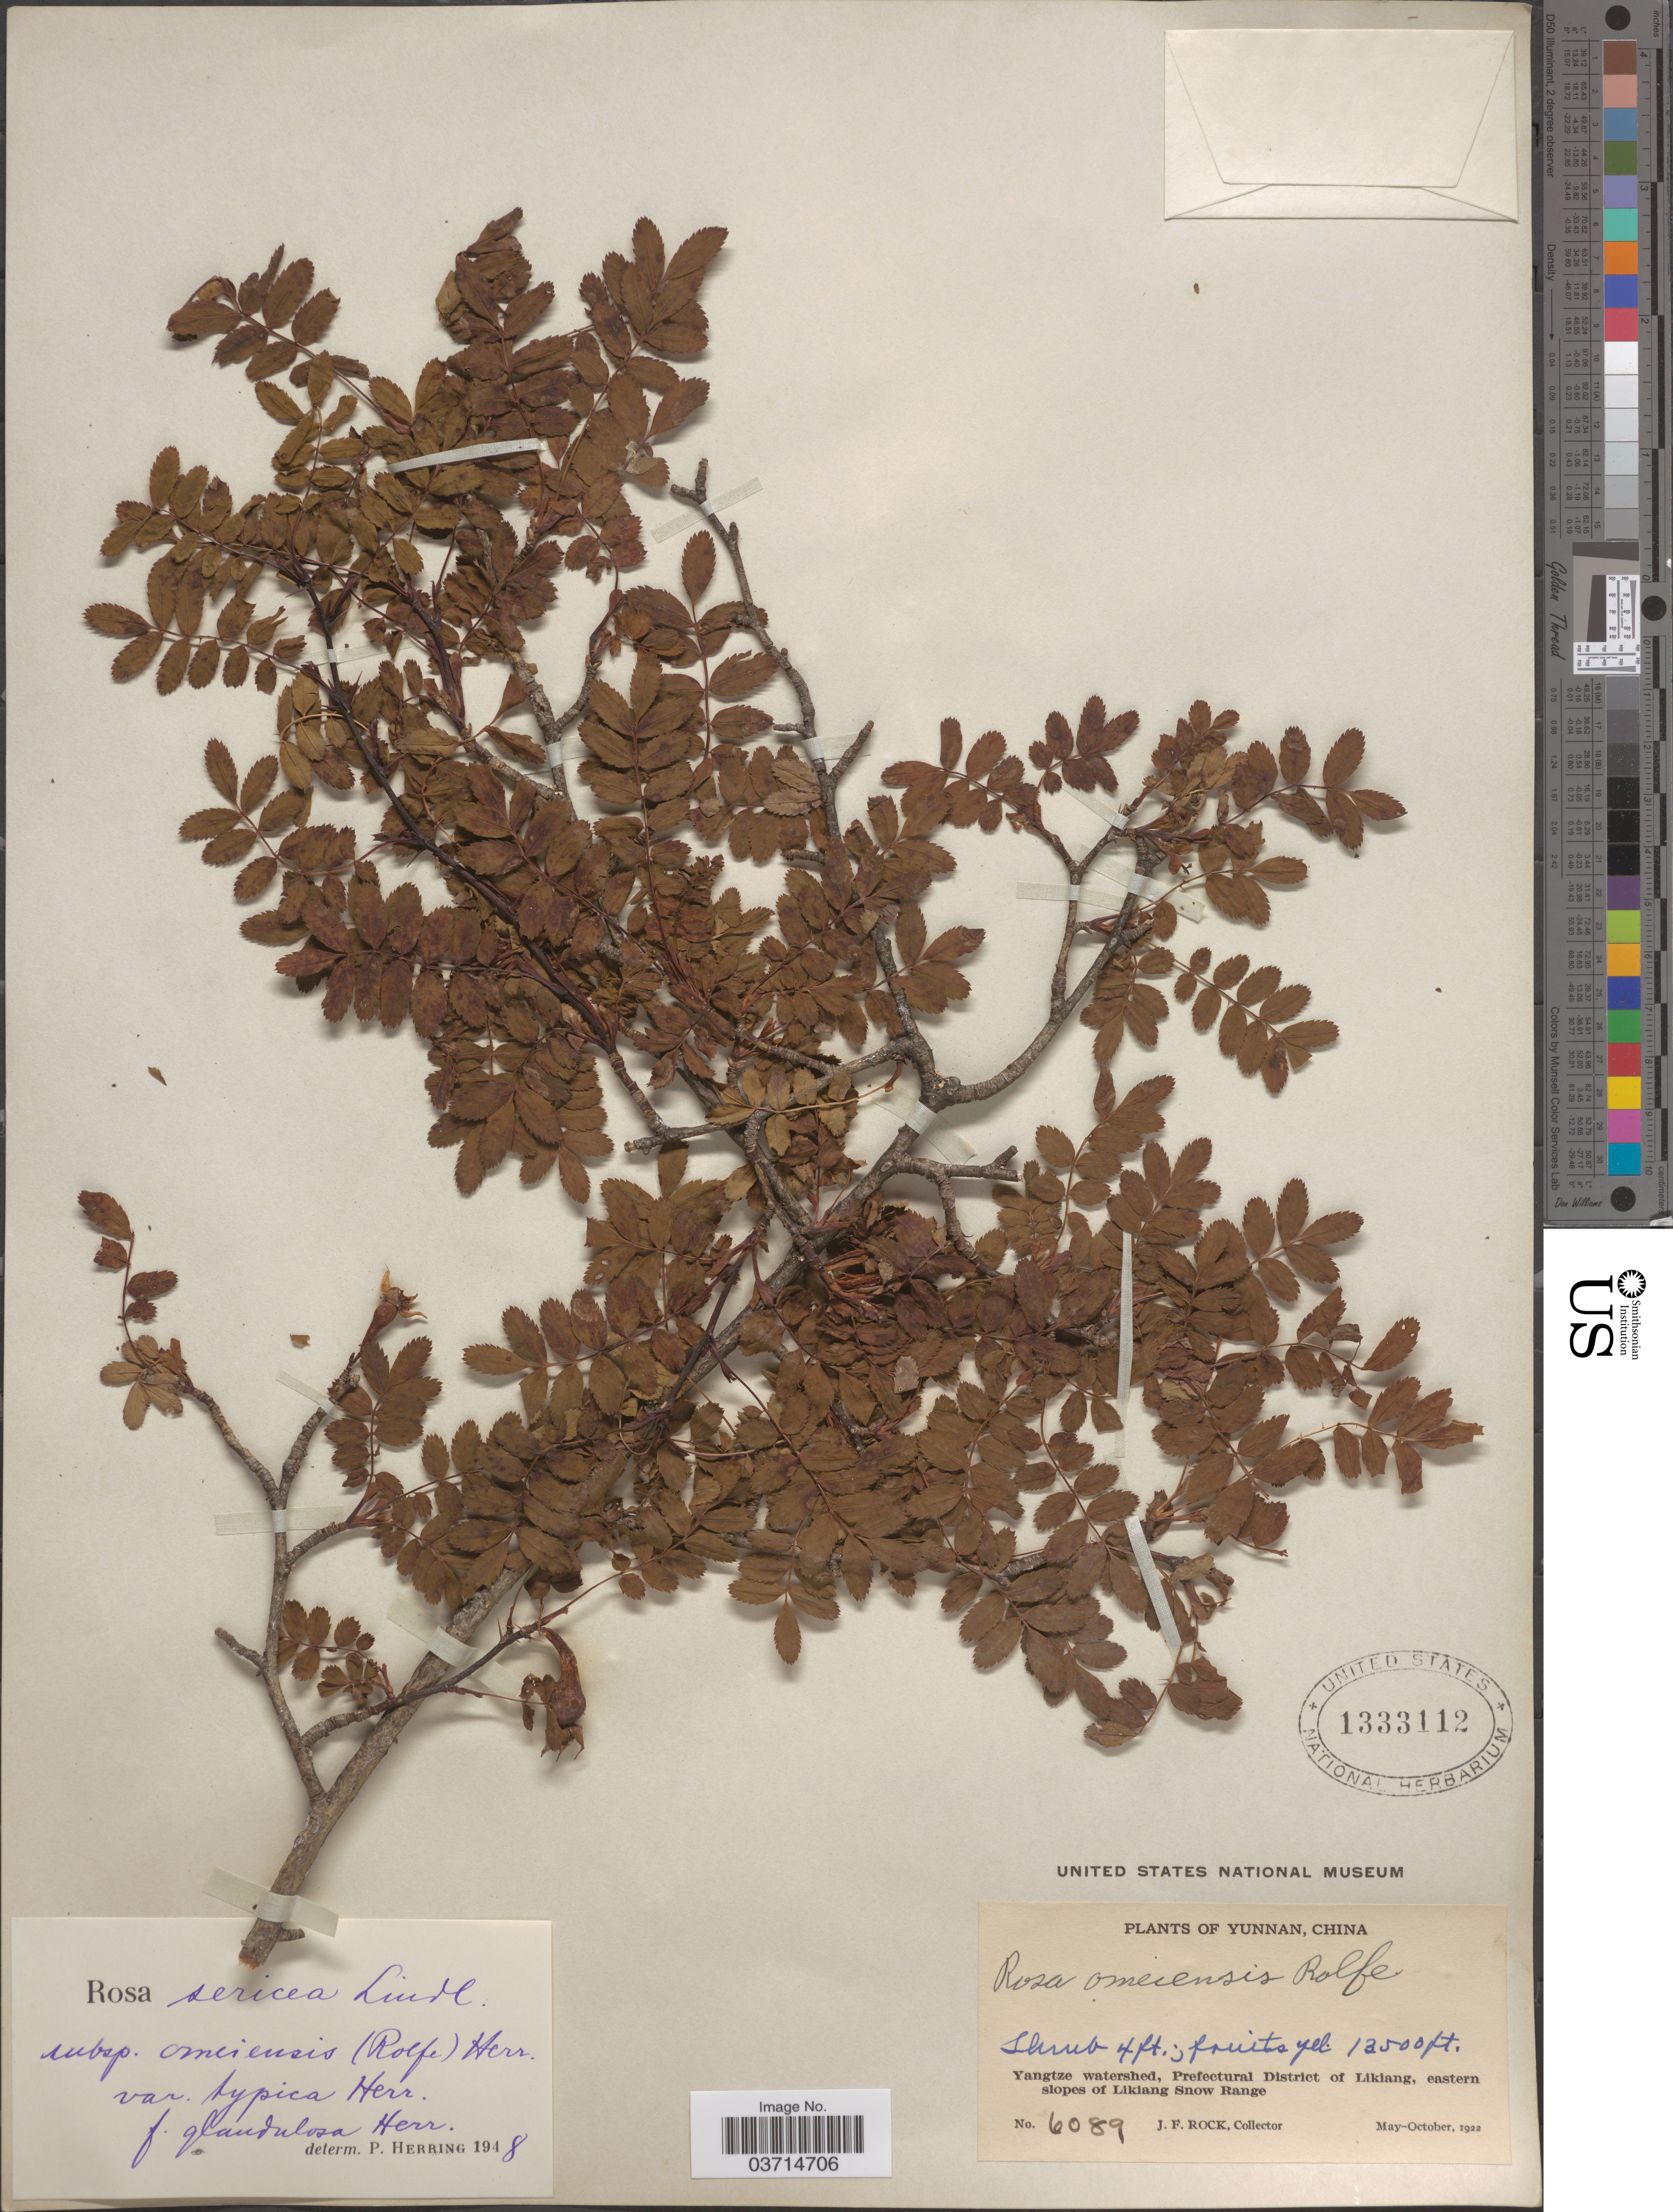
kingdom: Plantae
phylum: Tracheophyta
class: Magnoliopsida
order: Rosales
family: Rosaceae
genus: Rosa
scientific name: Rosa omeiensis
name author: Rolfe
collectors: J. Rock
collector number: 6089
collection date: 1922-05/1922-10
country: China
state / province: Yunnan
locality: Yangtze watershed, Prefectural District of Likiang, eastern slopes of Likiang Snow Range.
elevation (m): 4115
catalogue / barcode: US 1333112